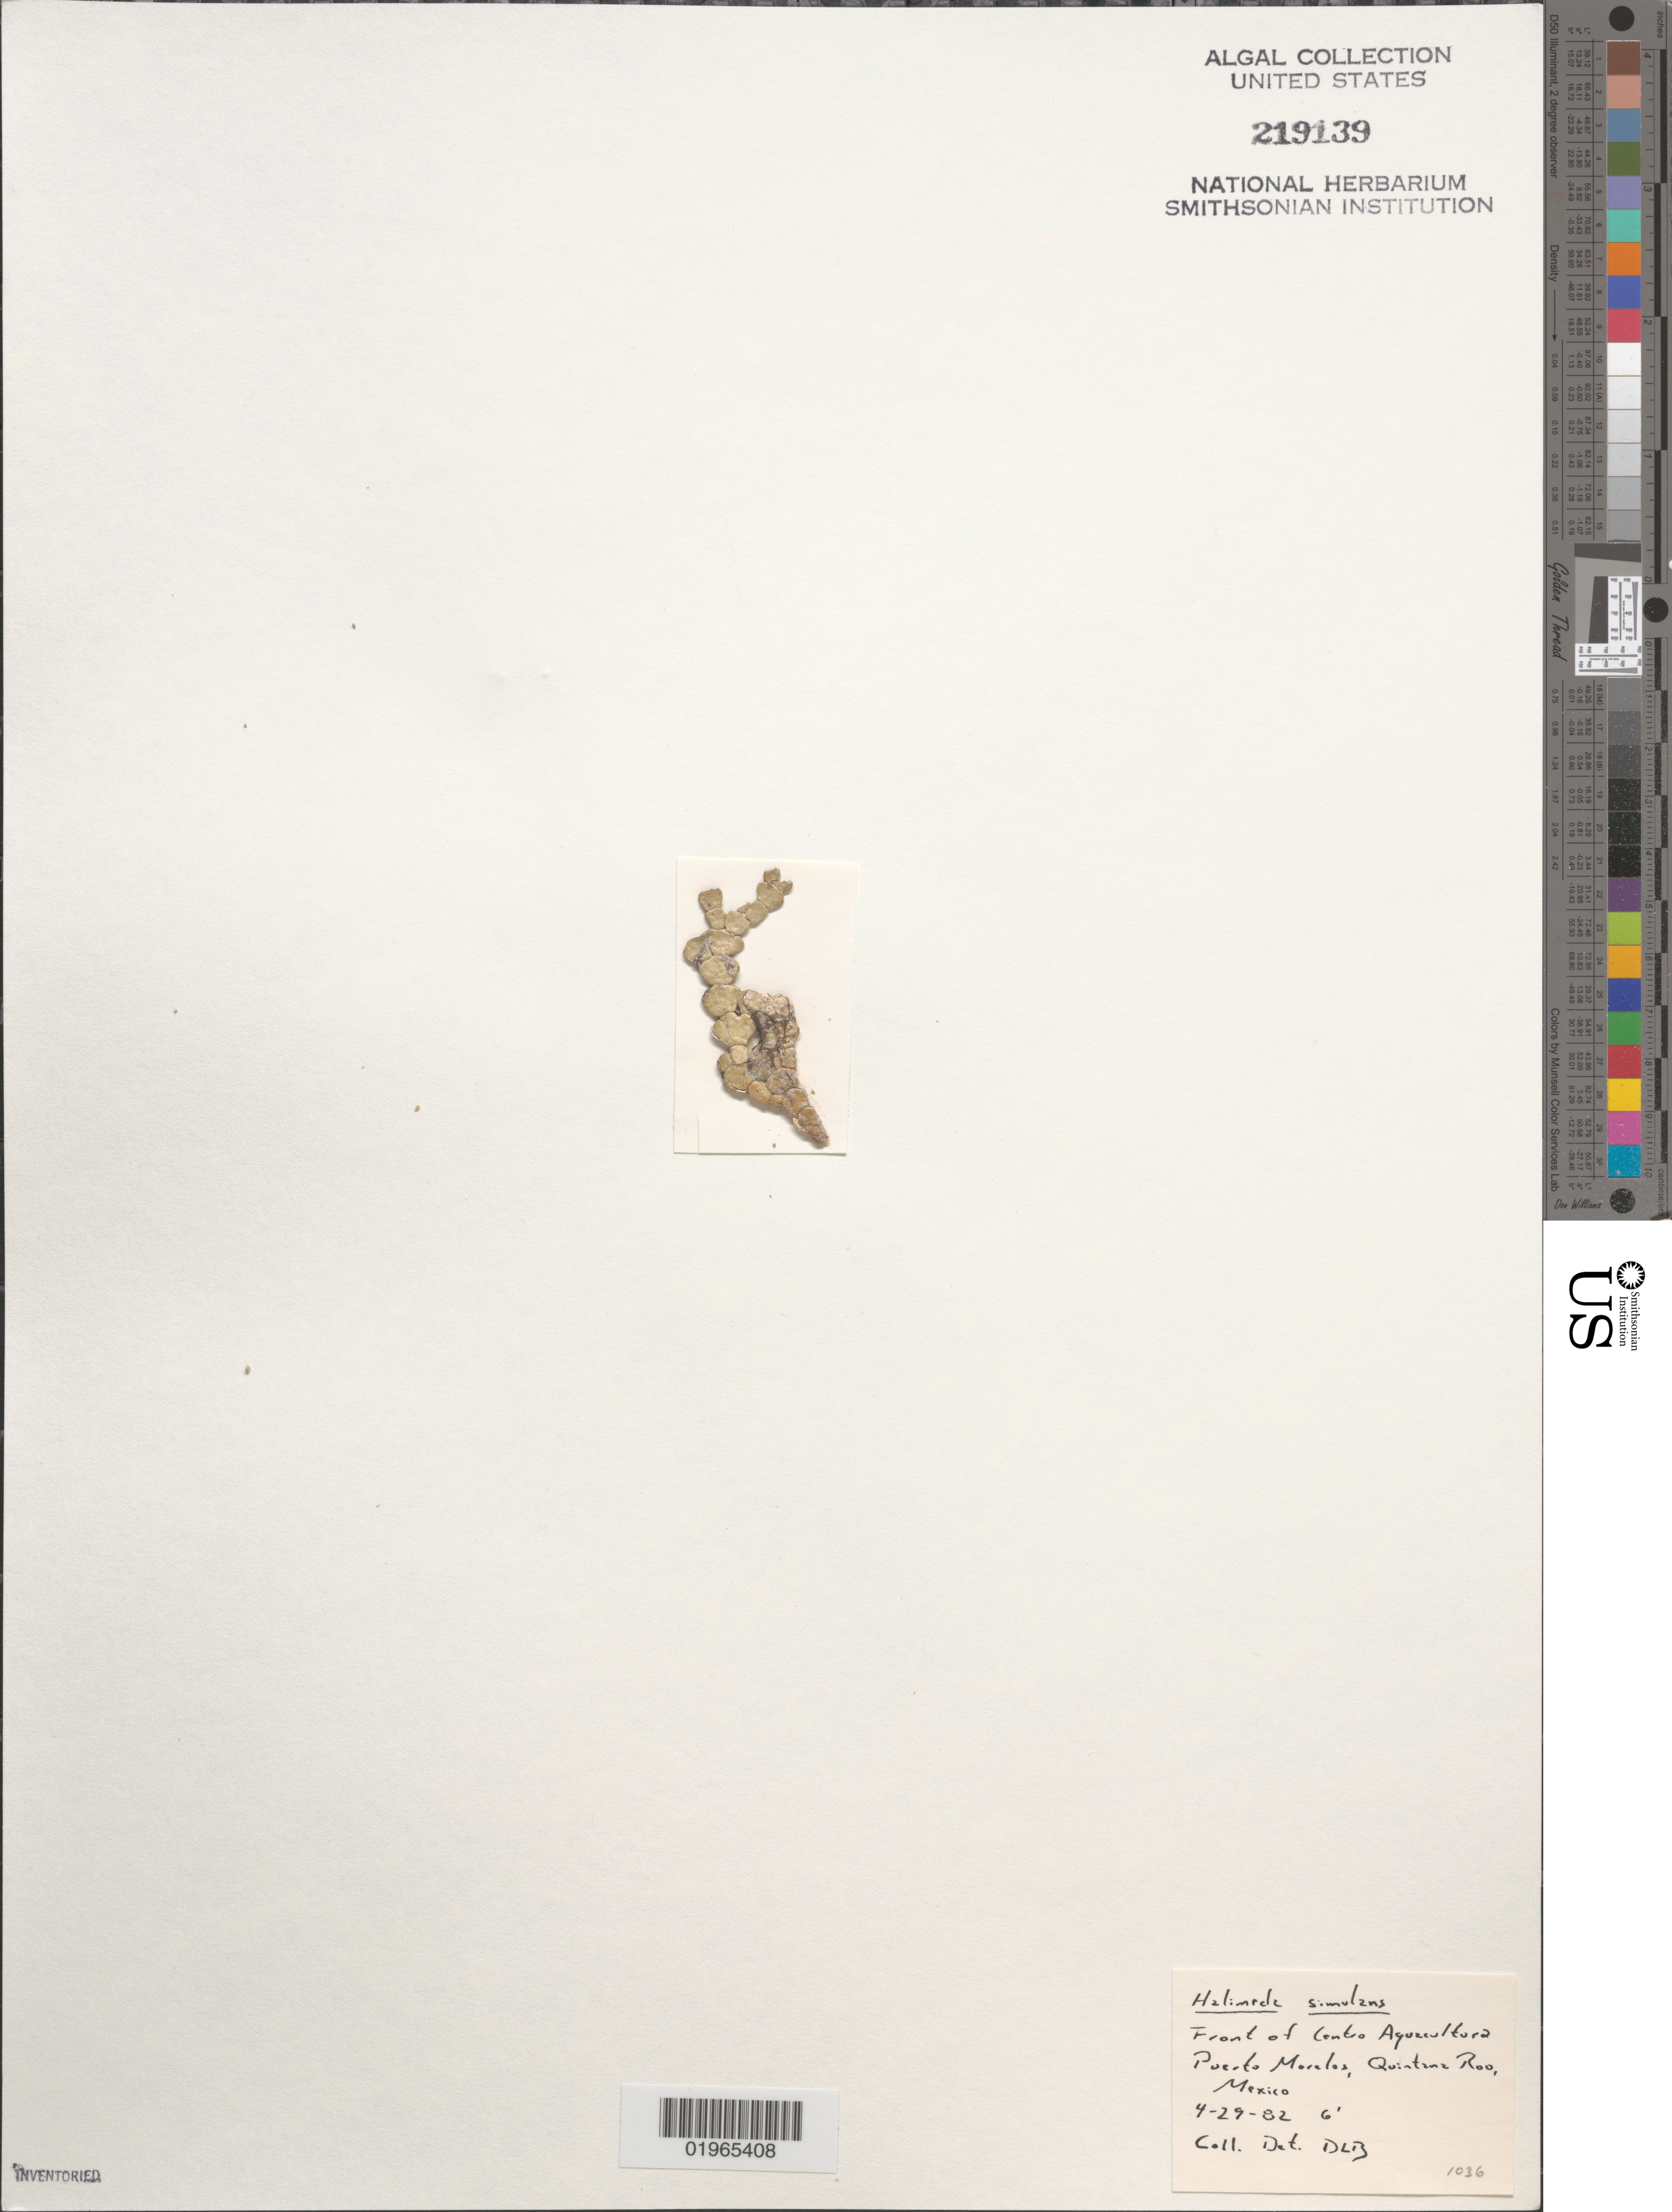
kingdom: Plantae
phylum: Chlorophyta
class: Ulvophyceae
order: Bryopsidales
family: Halimedaceae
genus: Halimeda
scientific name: Halimeda simulans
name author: M. Howe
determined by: Ballantine, D. L.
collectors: D.L. Ballantine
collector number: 1036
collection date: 1982-04-29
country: Mexico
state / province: Quintana Roo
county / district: Puerto Morelos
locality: Front of Centro Aquacultura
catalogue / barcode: US 219139